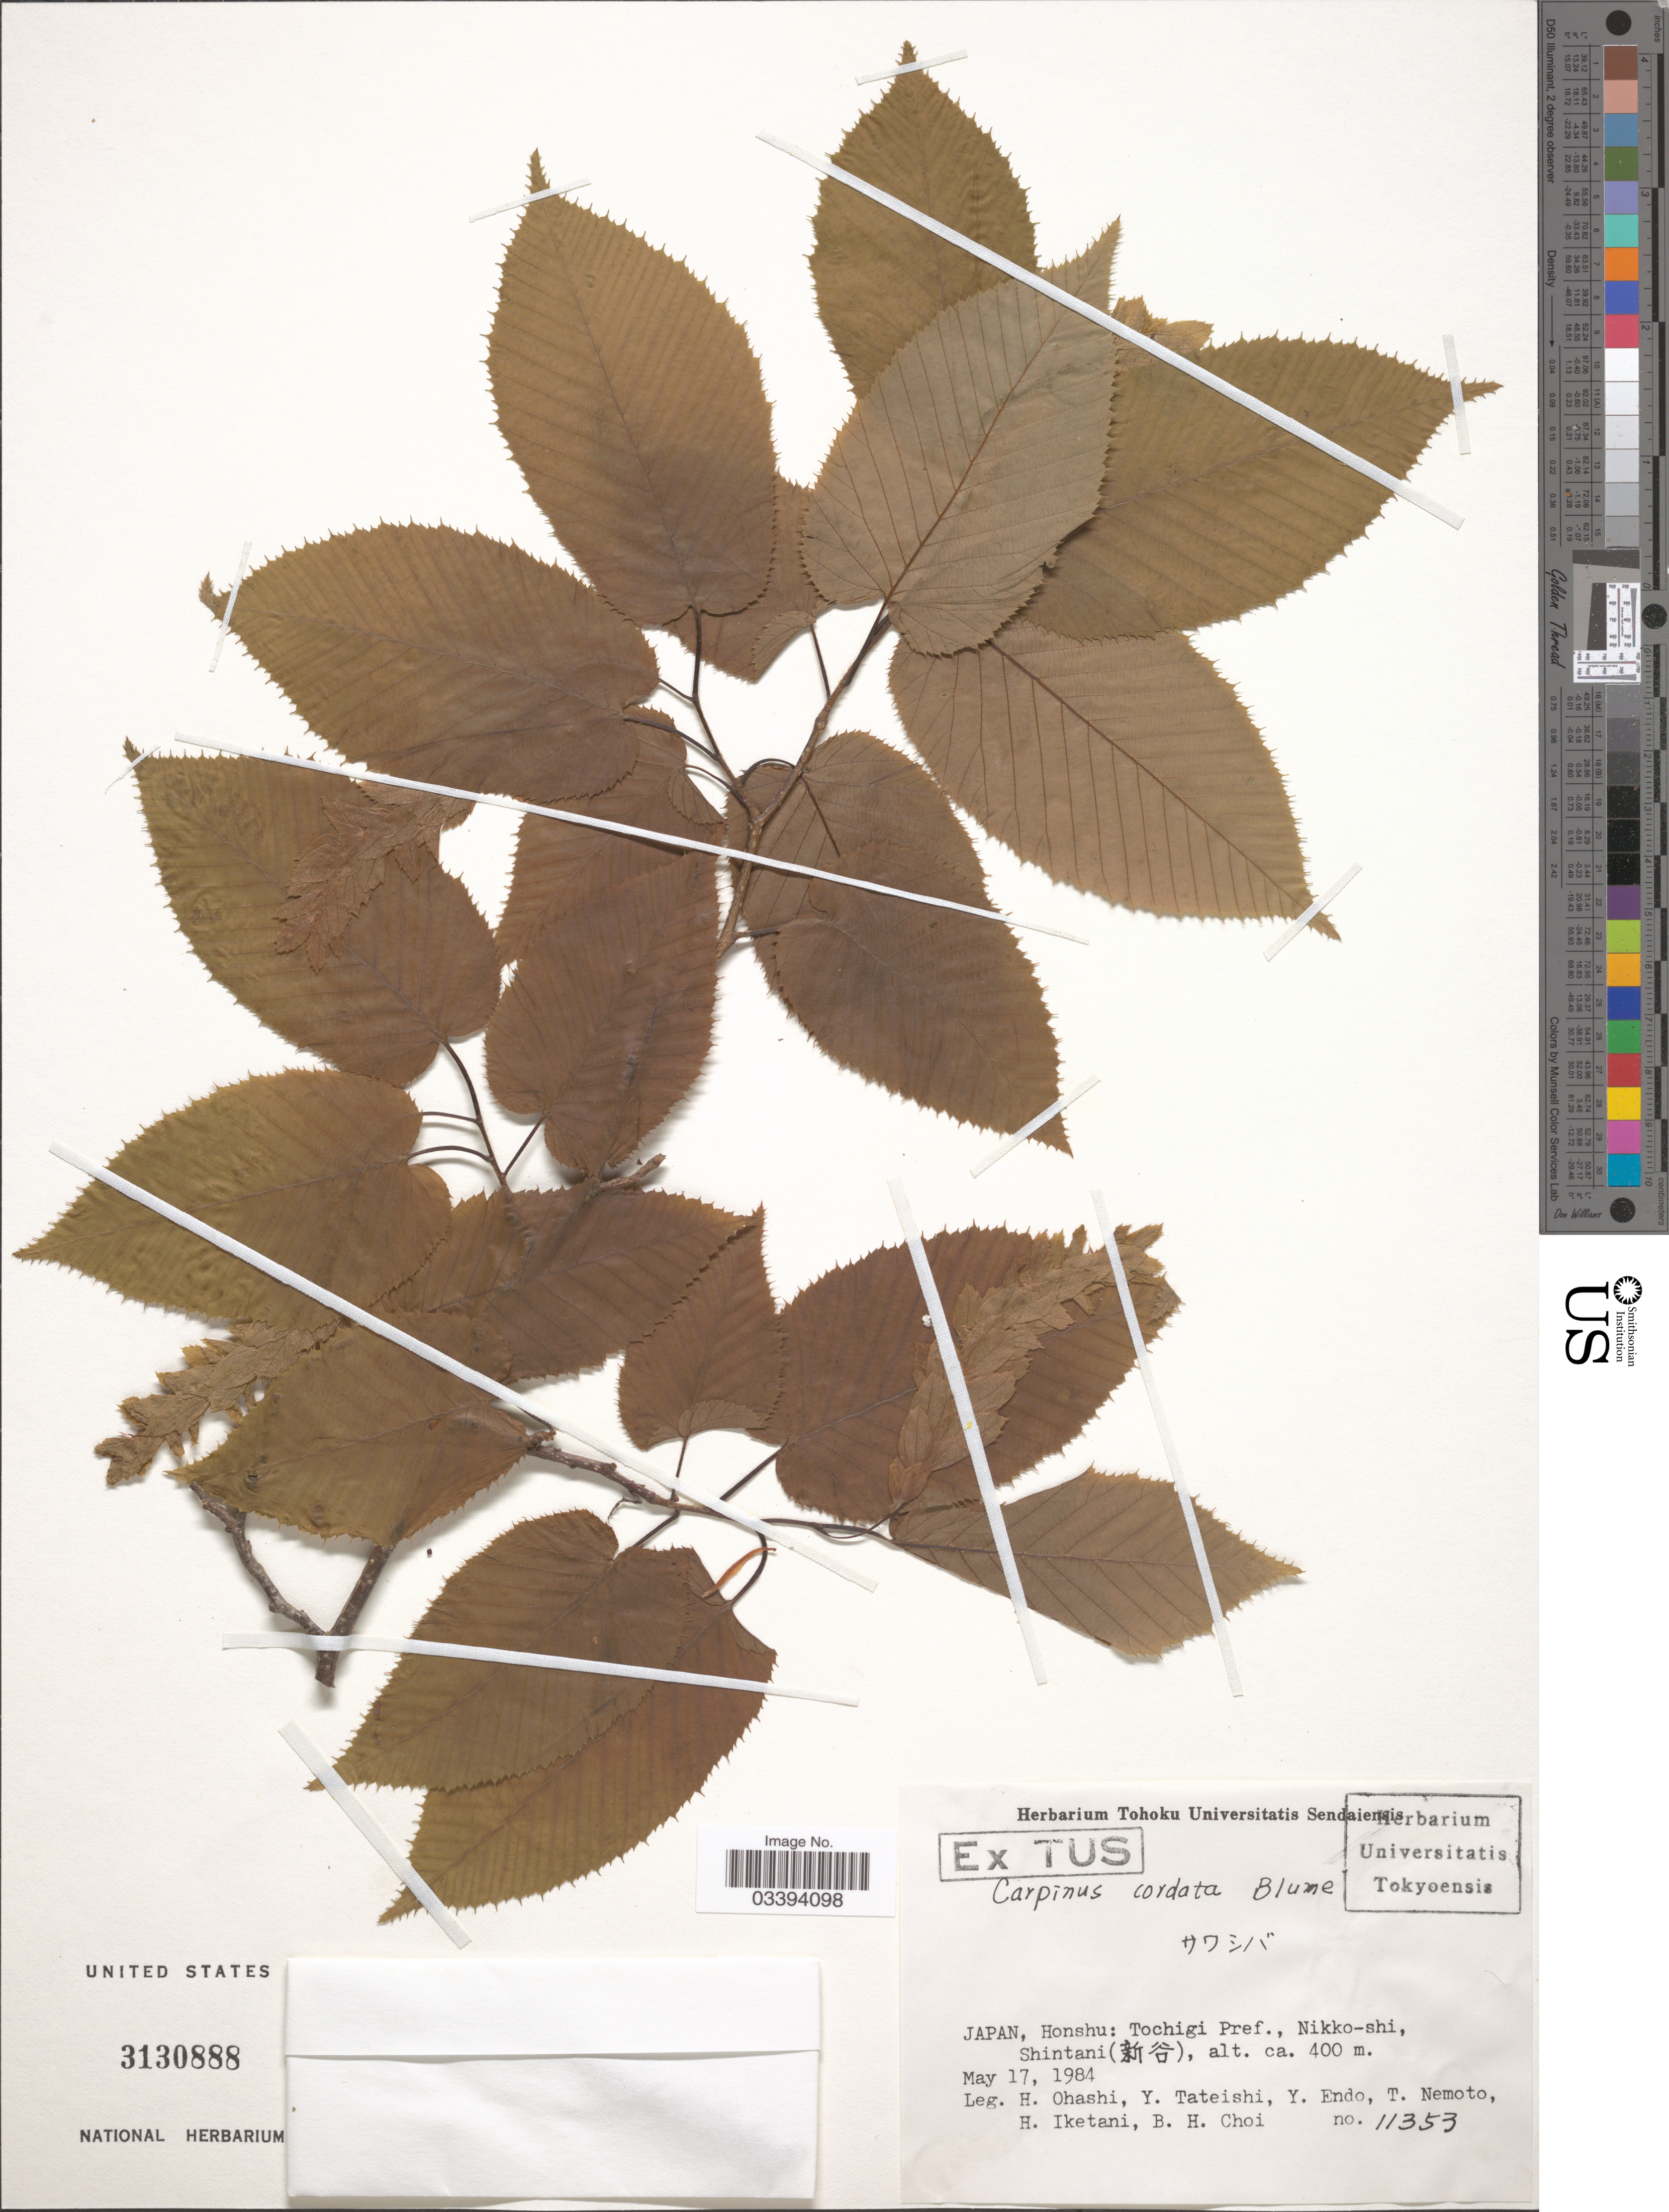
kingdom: Plantae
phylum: Tracheophyta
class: Magnoliopsida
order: Fagales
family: Betulaceae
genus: Carpinus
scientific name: Carpinus cordata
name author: Blume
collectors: H. Ohashi, Y. Tateishi, Y. Endo, T. Nemoto & et al.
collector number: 11353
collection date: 1984-05-17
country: Japan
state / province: Totigi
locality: Honshu: Tochigi Pref., Nikko-shi, Shintani X.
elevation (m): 400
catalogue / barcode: US 3130888